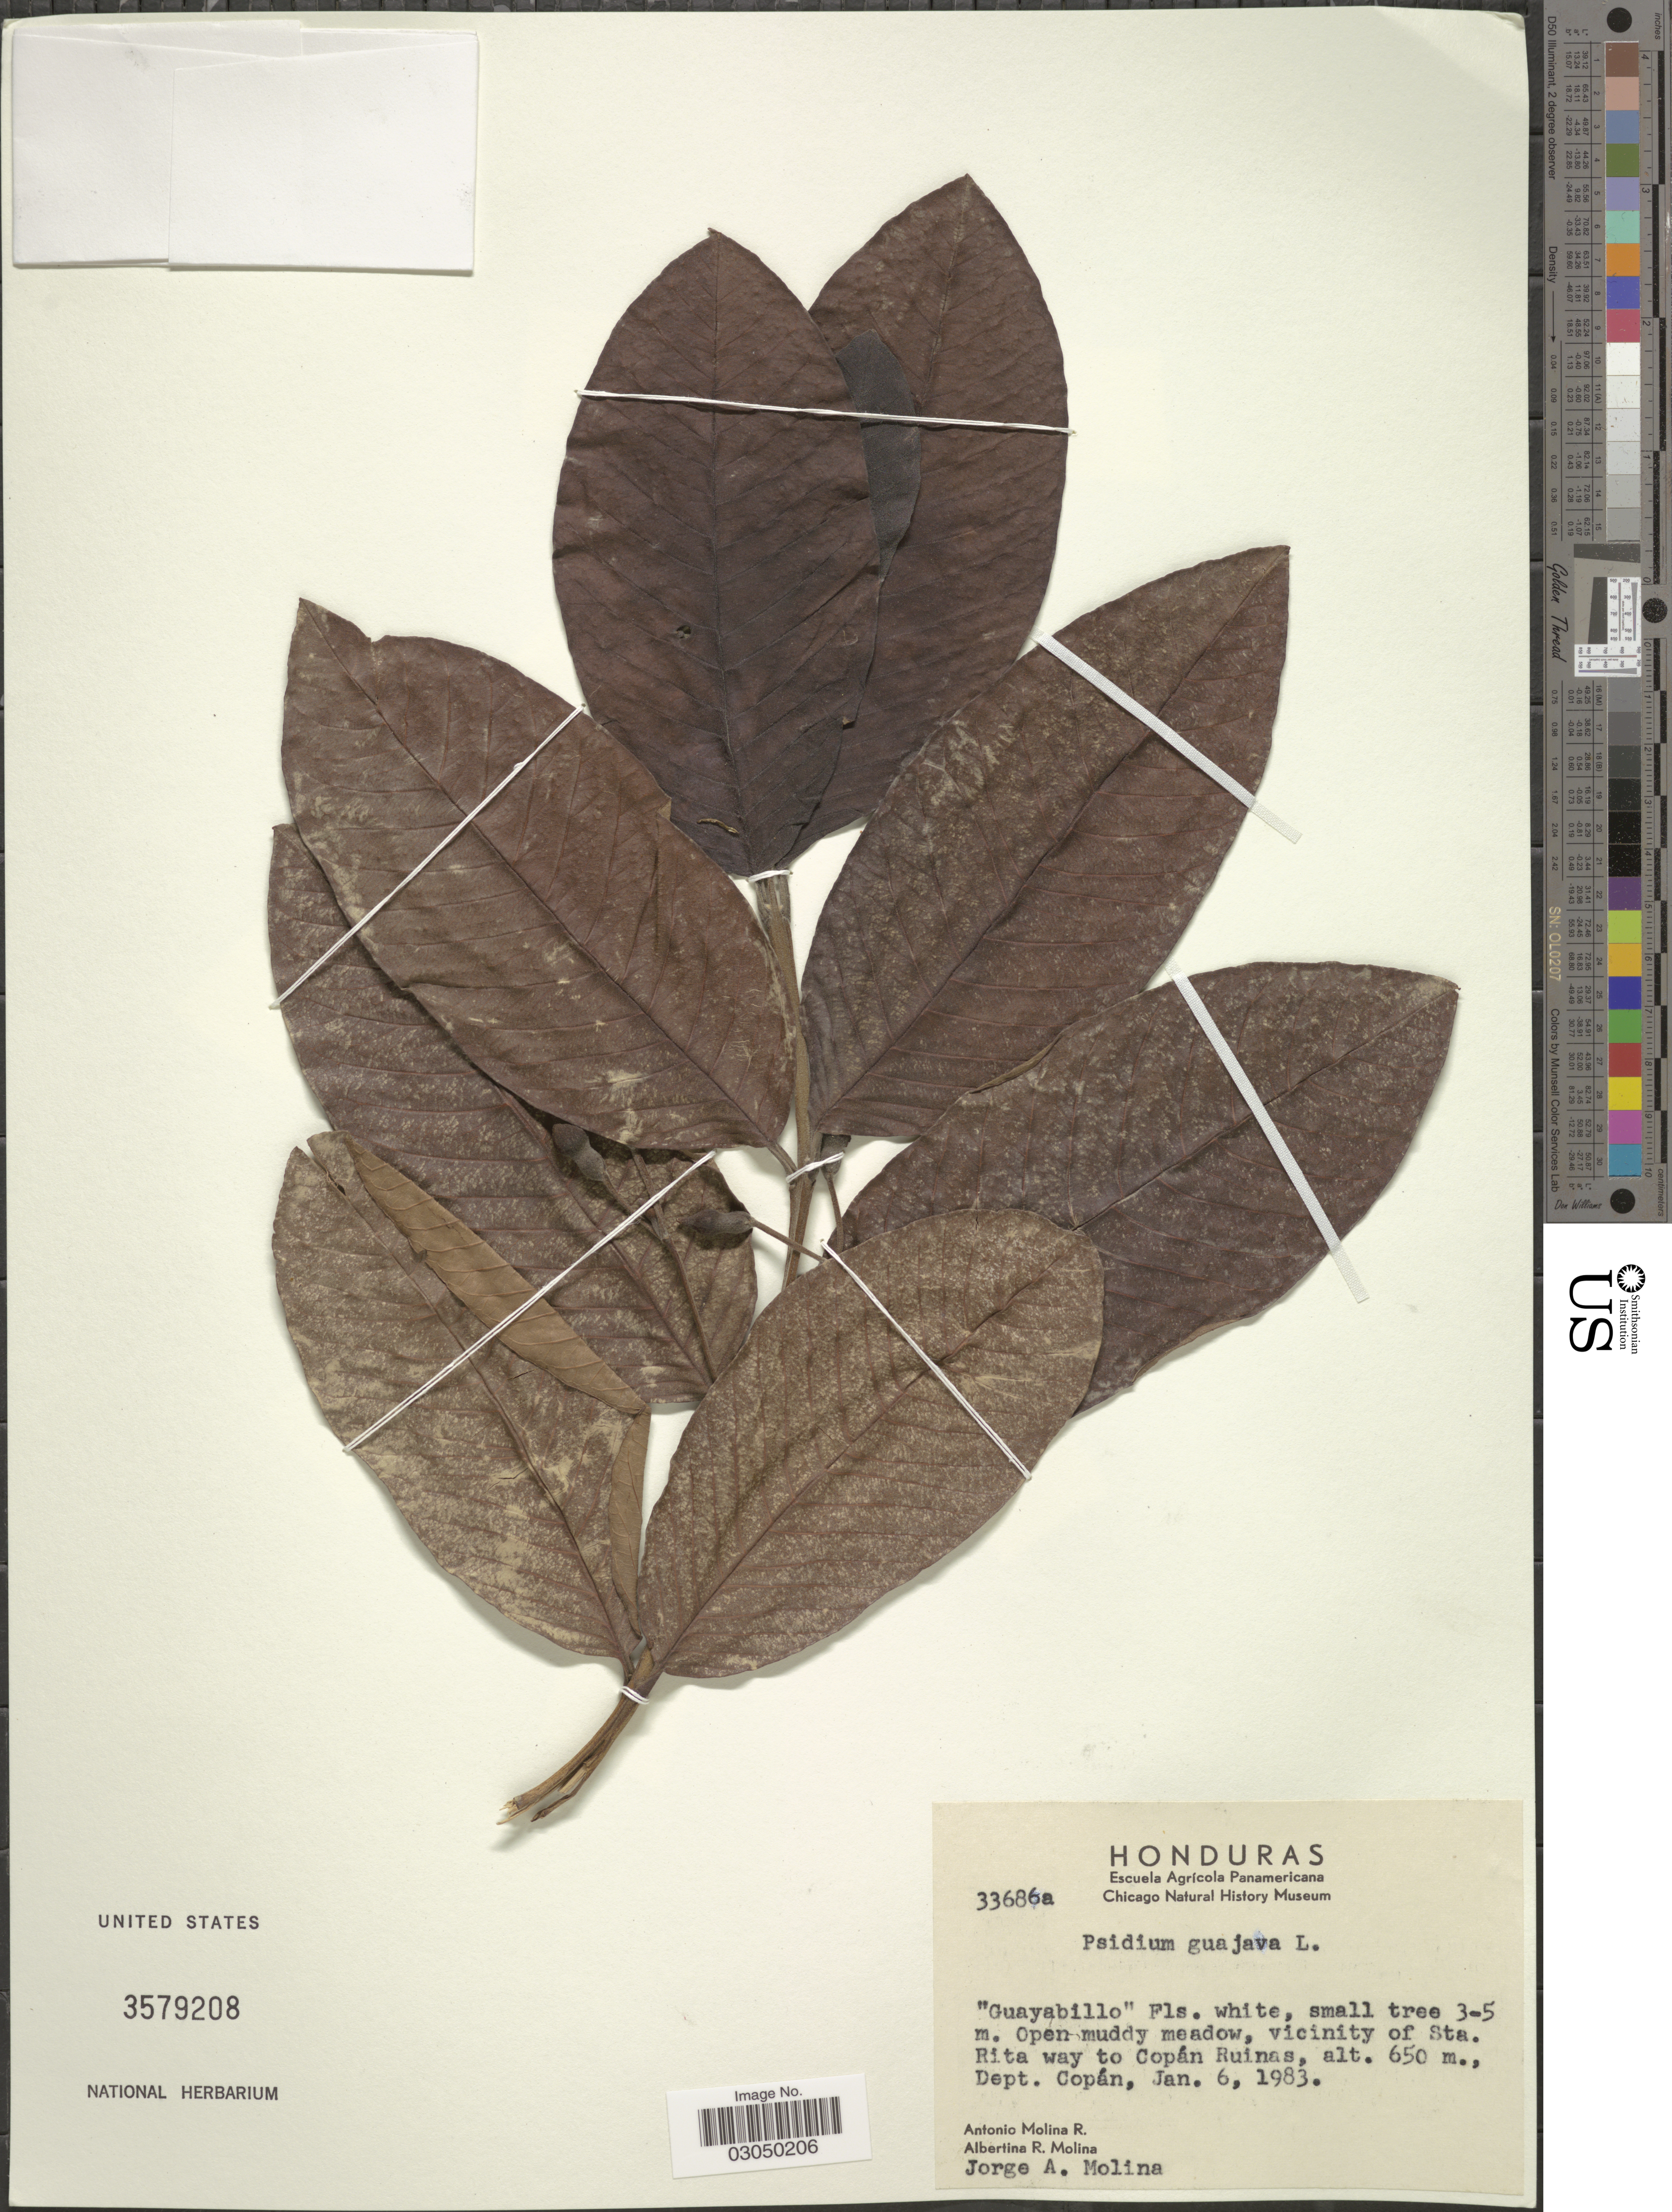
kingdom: Plantae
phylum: Tracheophyta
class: Magnoliopsida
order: Myrtales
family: Myrtaceae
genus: Psidium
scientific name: Psidium guajava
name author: L.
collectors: A. Molina R., A. R. Molina & J. A. Molina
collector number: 33686a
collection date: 1983-01-06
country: Honduras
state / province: Copán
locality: Vicinity of Sta. Rita way to Copán Ruinas. Dept. Copán.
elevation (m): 650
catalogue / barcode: US 3579208